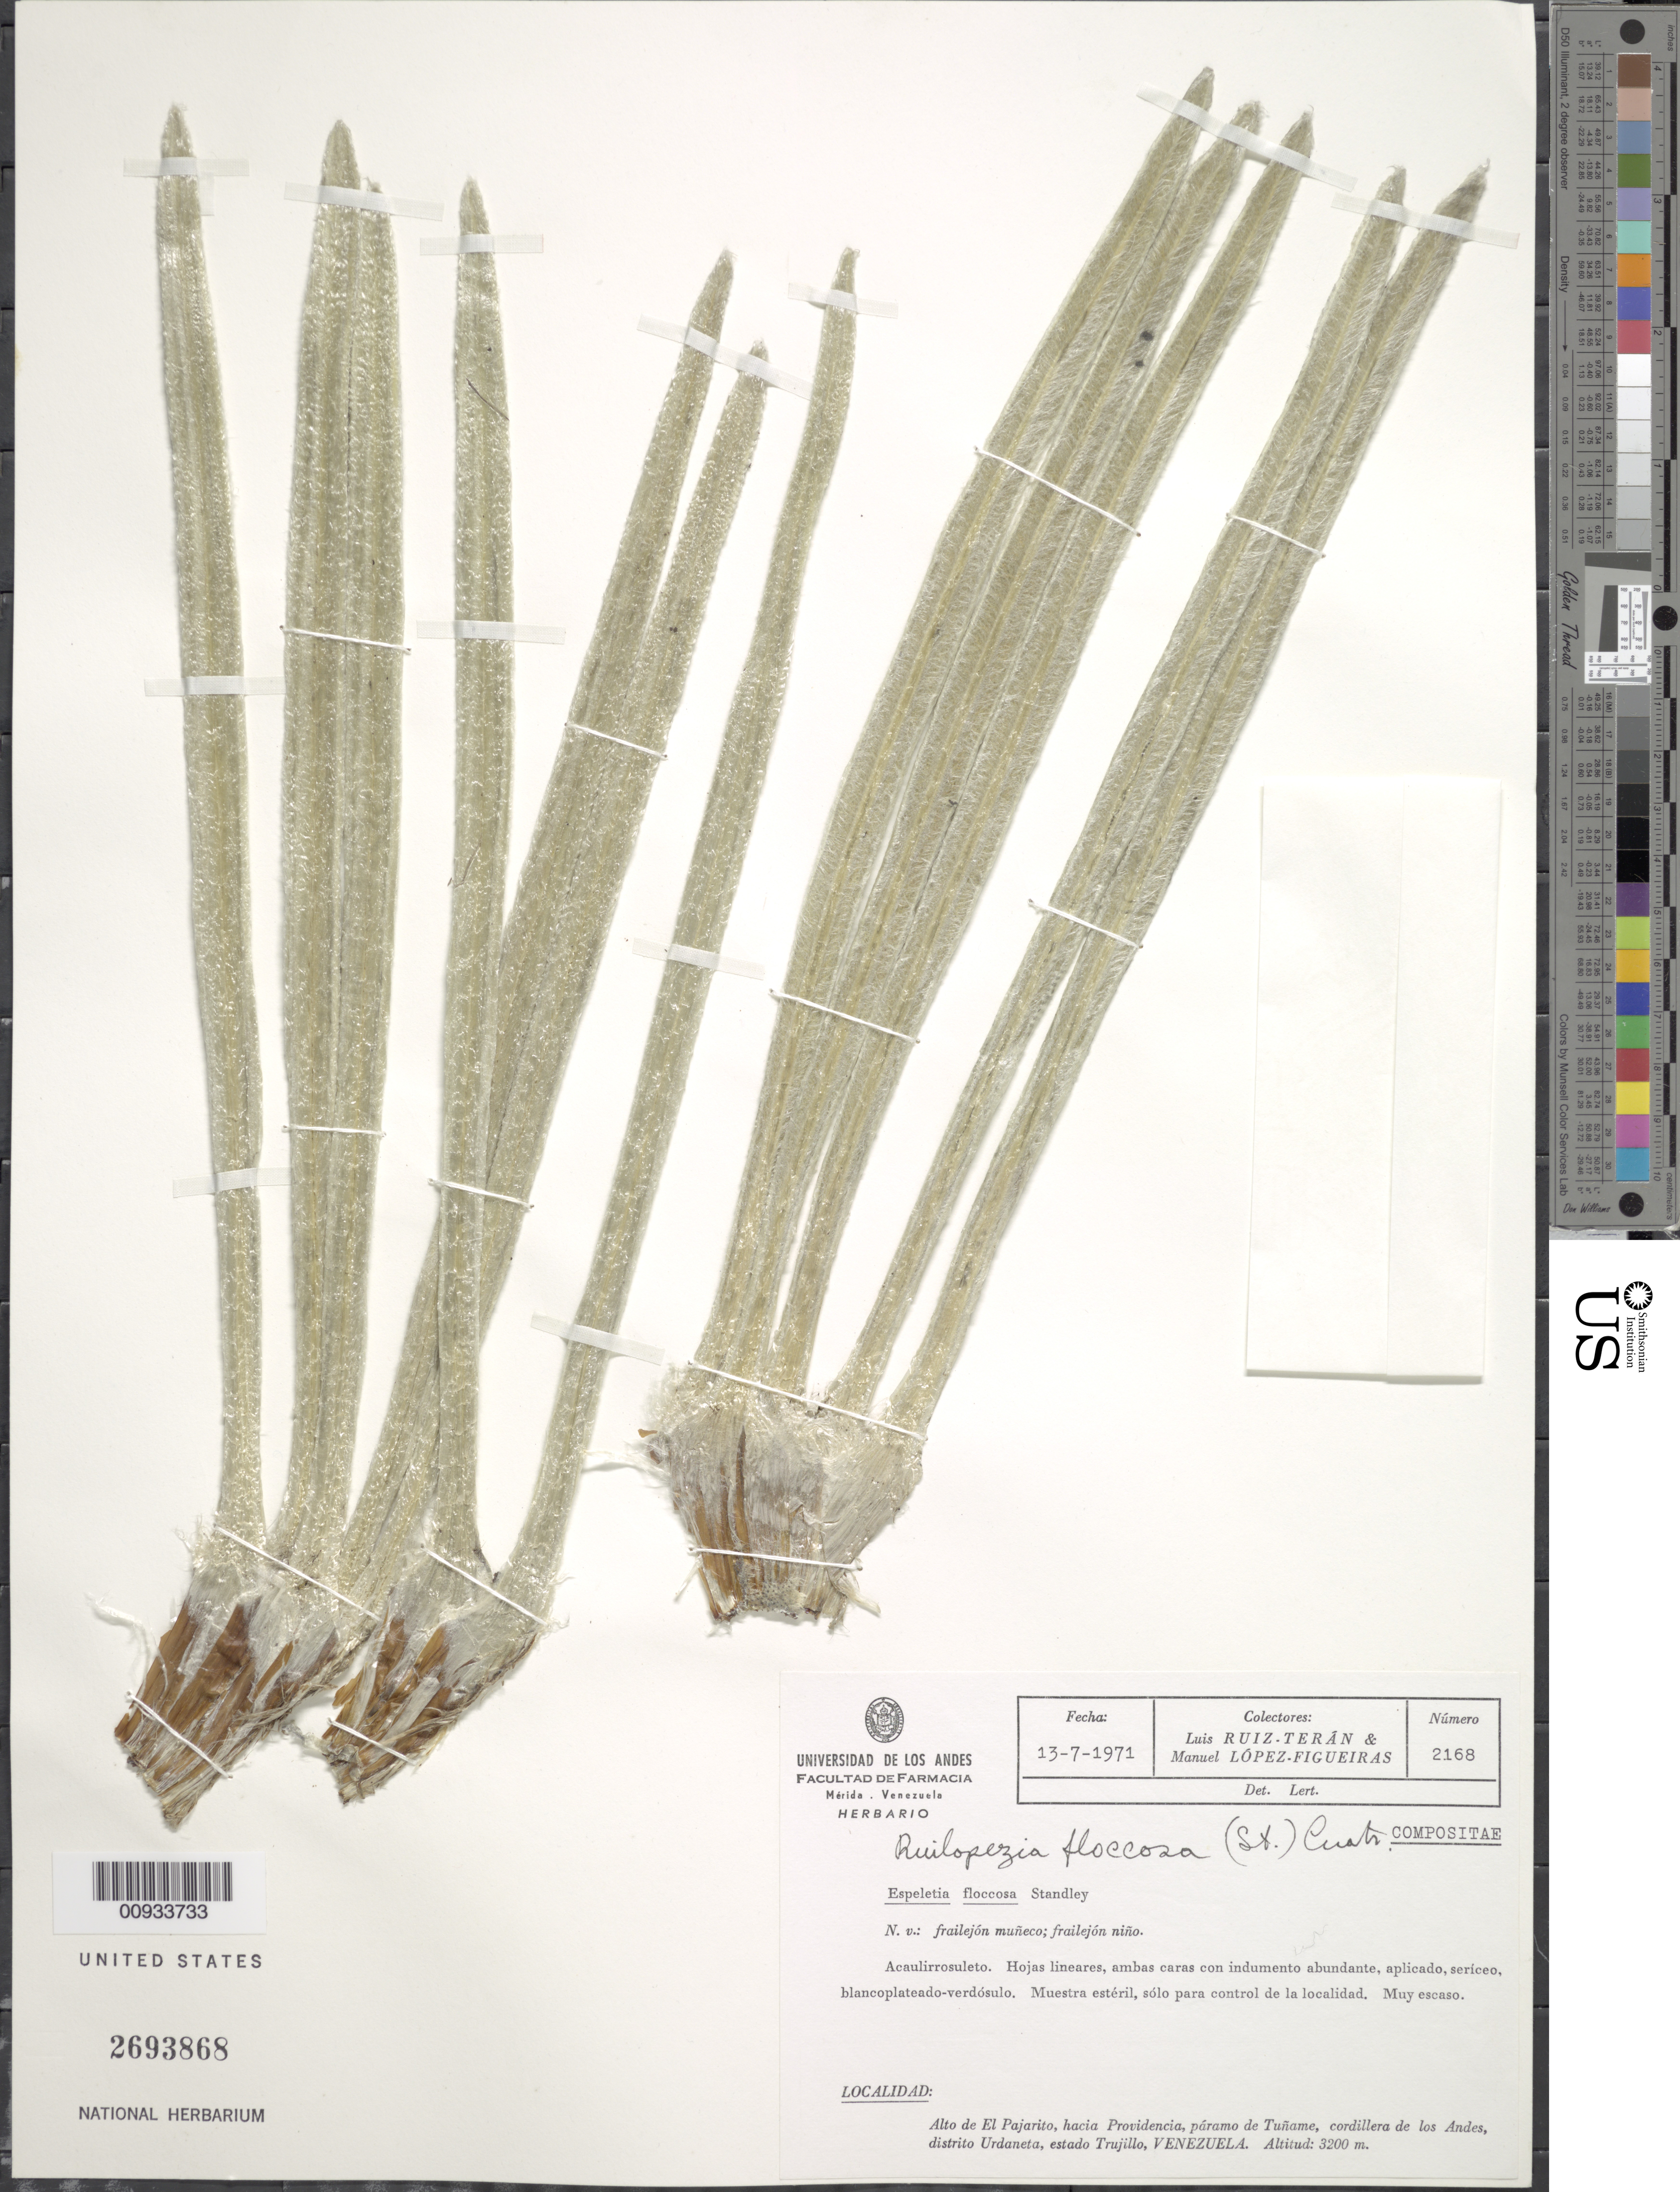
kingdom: Plantae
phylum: Tracheophyta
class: Magnoliopsida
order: Asterales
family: Asteraceae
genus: Ruilopezia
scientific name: Ruilopezia floccosa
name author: (Standl.) Cuatrec.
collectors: L. E. Ruíz-Terán & M. López Figueiras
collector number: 2168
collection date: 1971-07-13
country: Venezuela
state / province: Trujillo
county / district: Urdaneta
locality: Páramo de Tuñame. Alto de El Pajarito, hacia Providencia, páramo de Tuñame, Cordillera de los Andes.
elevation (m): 3200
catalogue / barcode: US 2693868